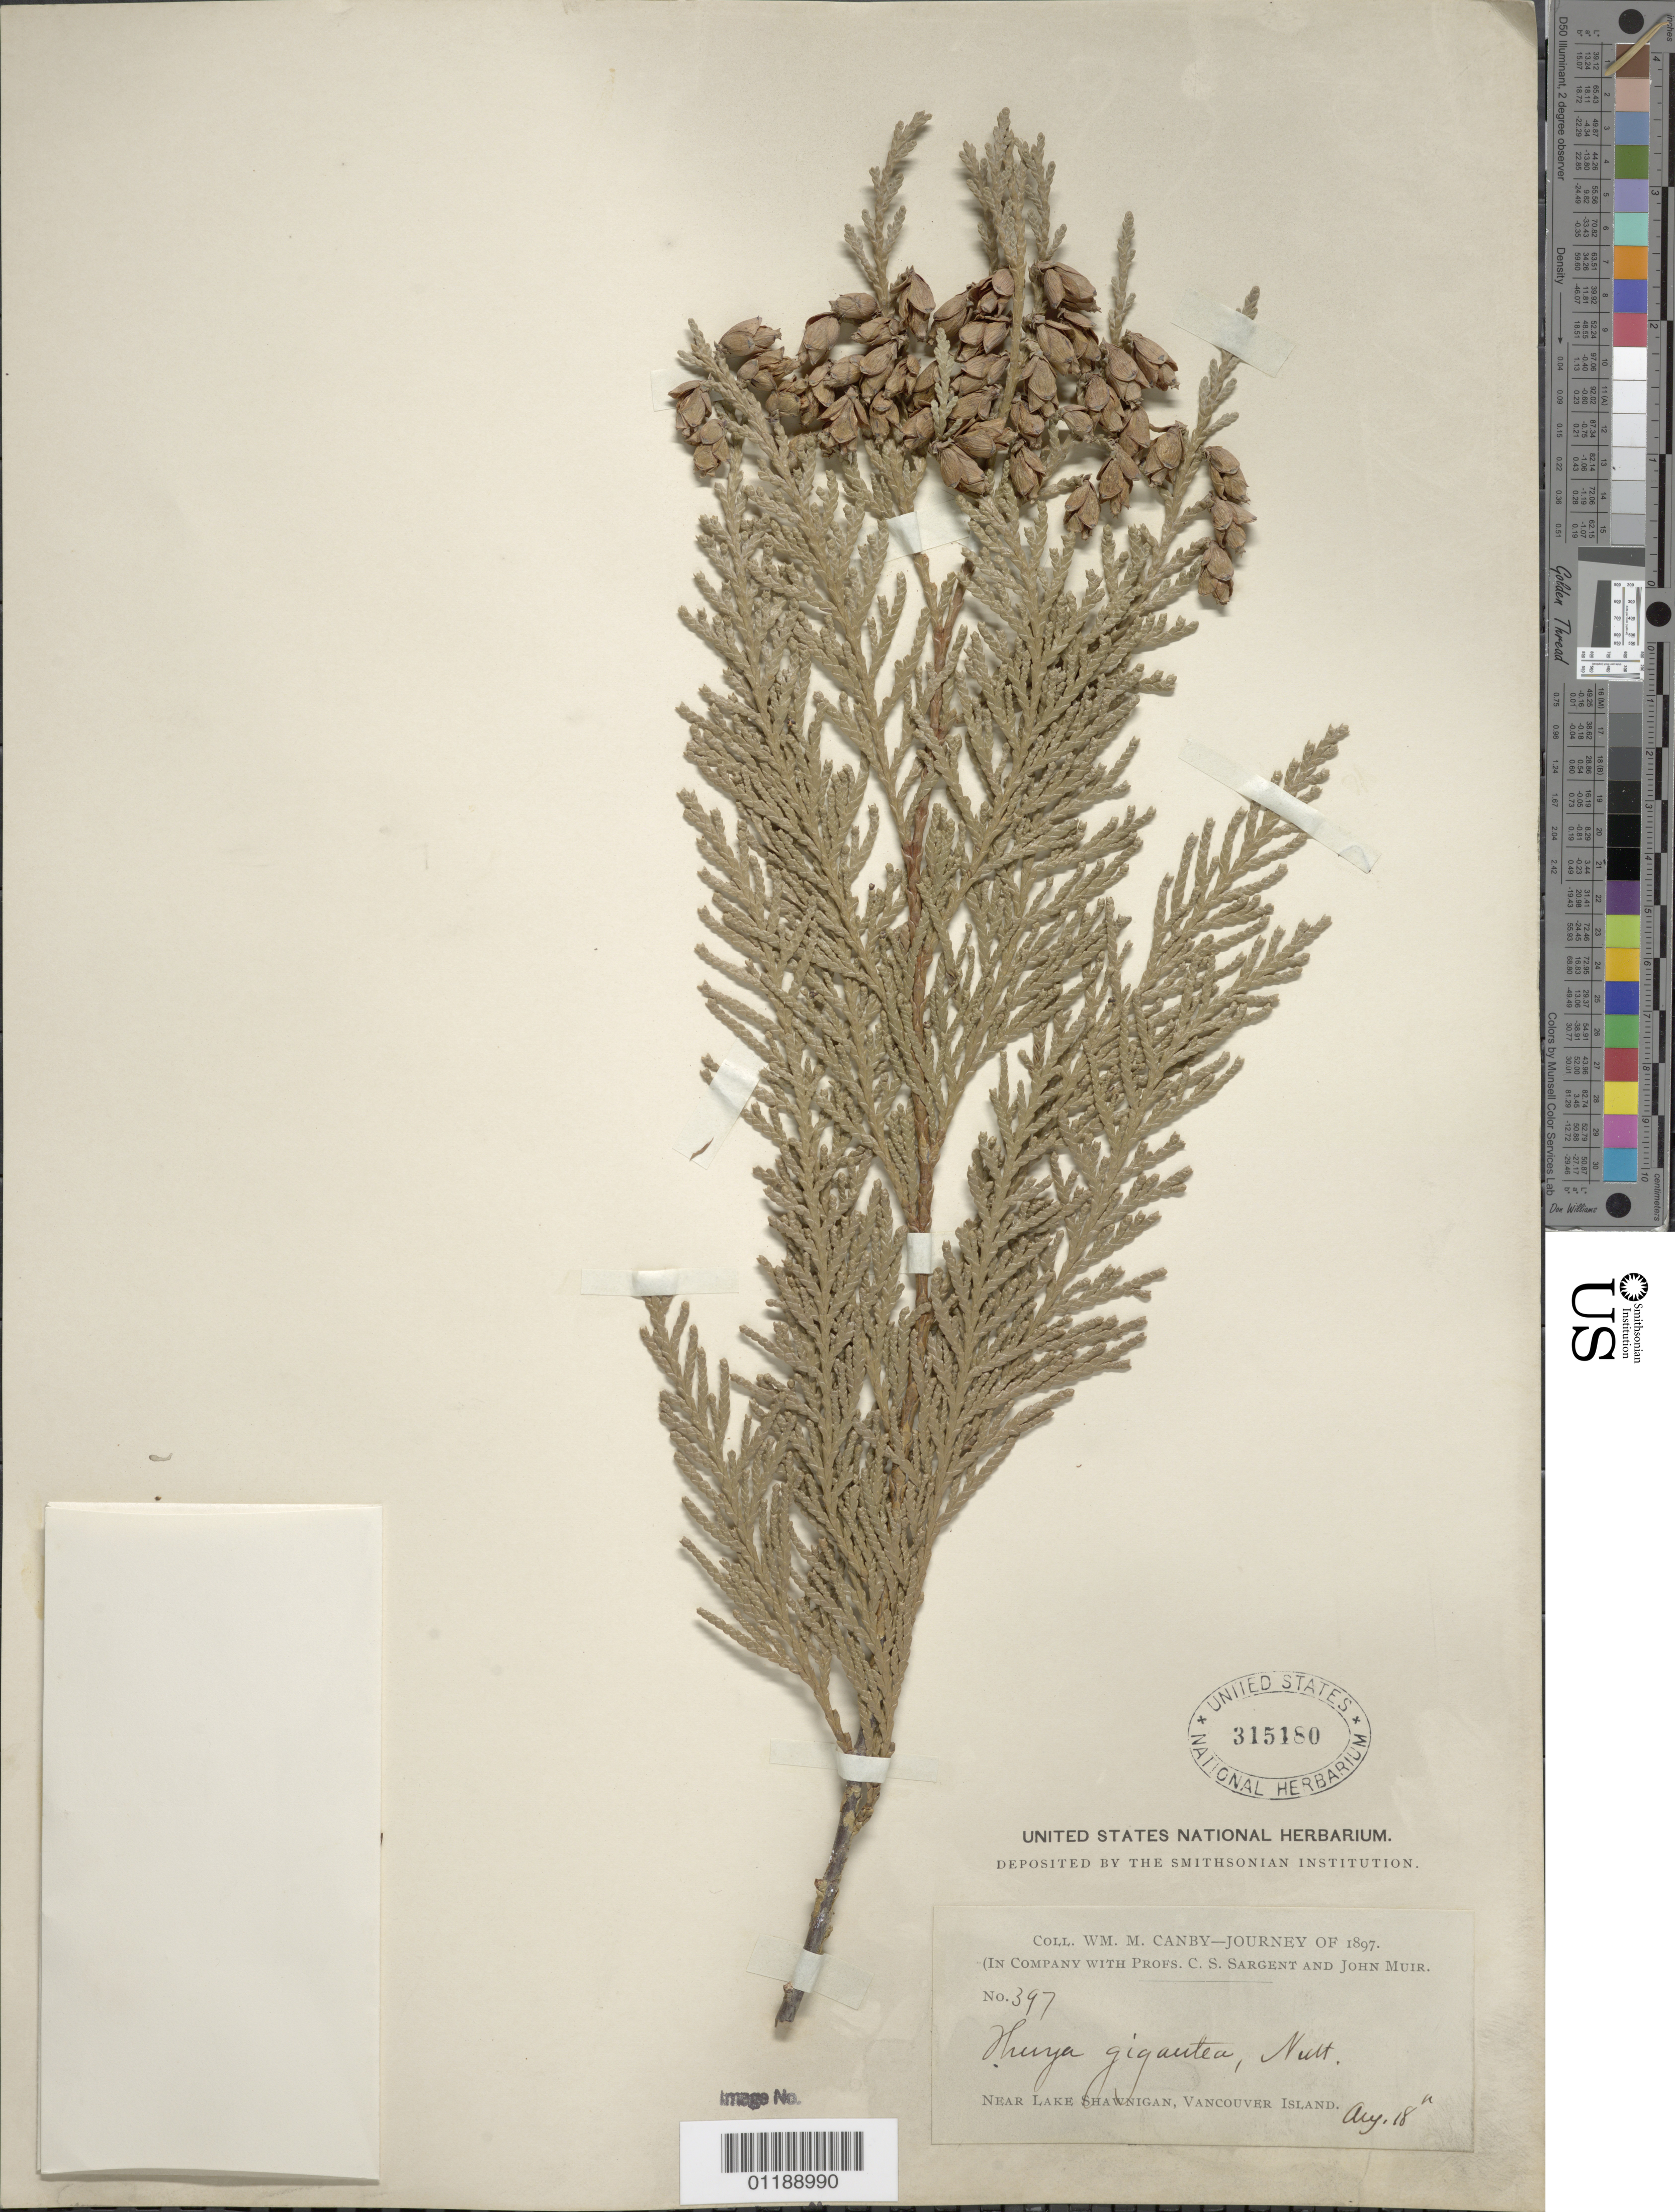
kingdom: Plantae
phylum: Tracheophyta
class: Pinopsida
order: Pinales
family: Cupressaceae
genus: Thuja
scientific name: Thuja gigantea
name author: Nutt.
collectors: W. M. Canby, C. S. Sargent & J. Muir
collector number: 397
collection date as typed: Aug 18 1897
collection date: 1897-08-18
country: Canada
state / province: British Columbia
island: Vancouver Island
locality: Lake Shawnigan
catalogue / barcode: US 315180